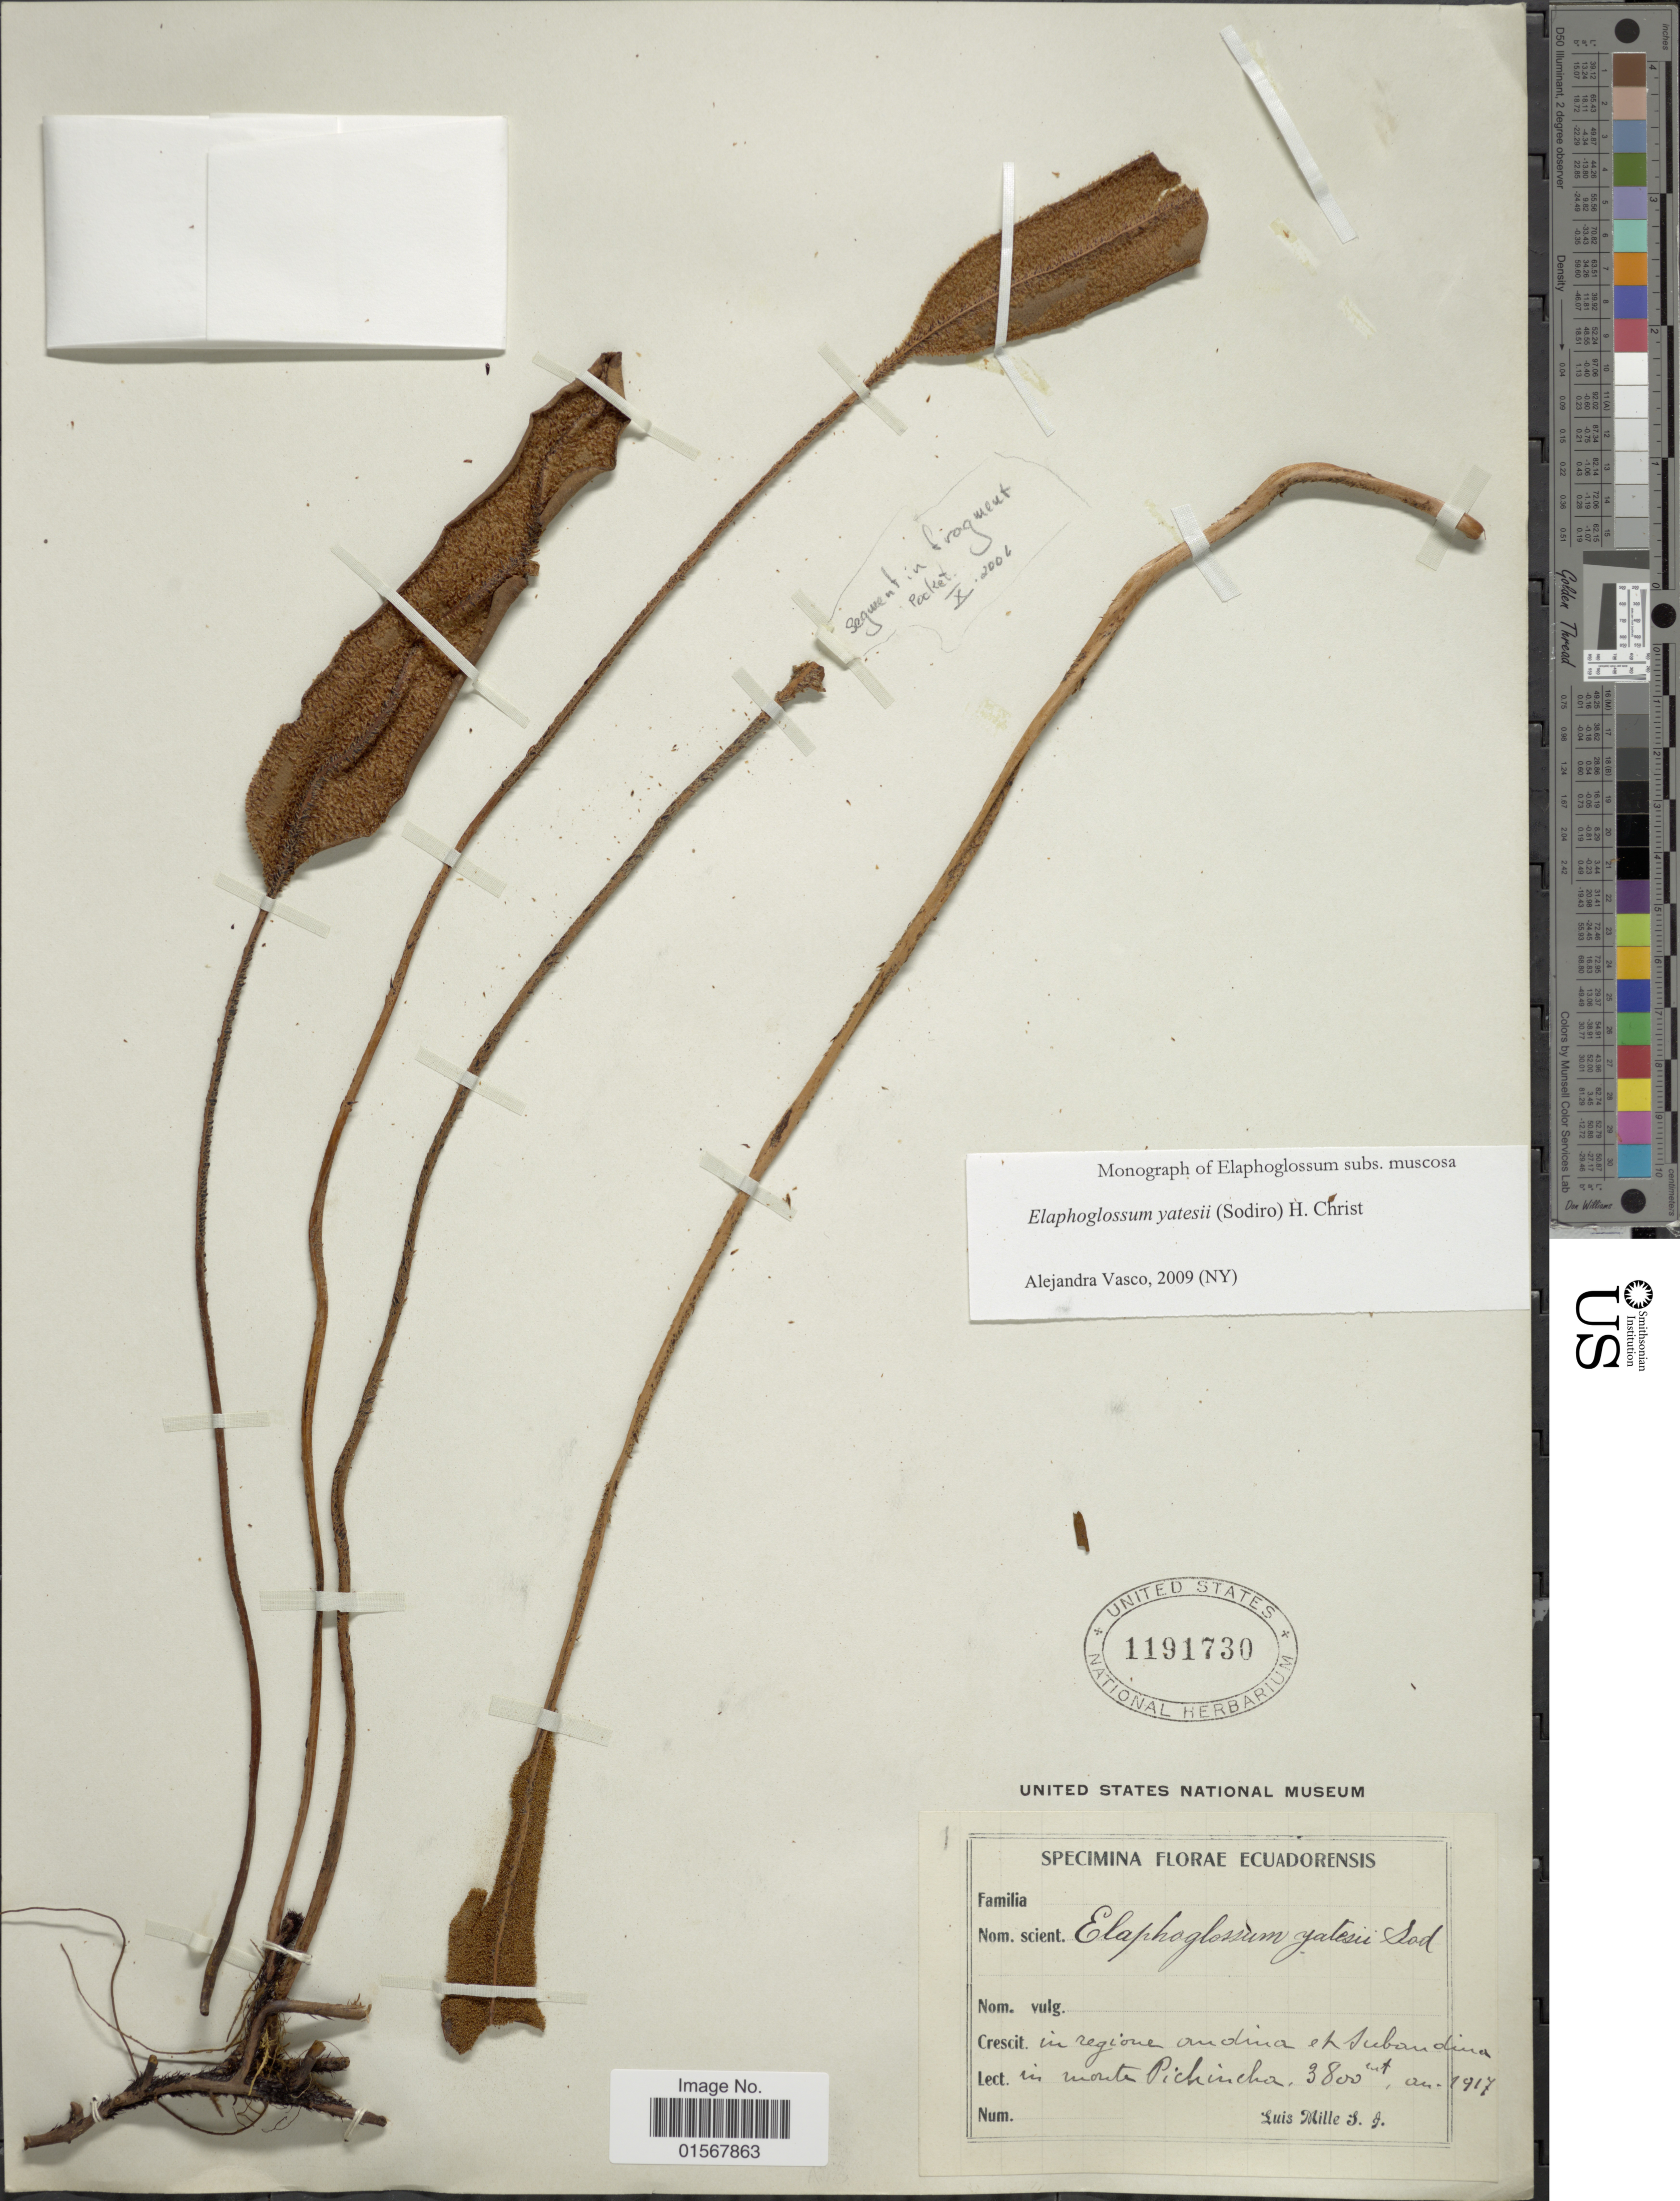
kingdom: Plantae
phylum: Tracheophyta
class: Polypodiopsida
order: Polypodiales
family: Dryopteridaceae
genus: Elaphoglossum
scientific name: Elaphoglossum yatesii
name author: (Sodiro) Christ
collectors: L. Mille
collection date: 1917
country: Ecuador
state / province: Pichincha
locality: In regione andina et subandina, in monte Pichincha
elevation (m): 3800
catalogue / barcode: US 1191730